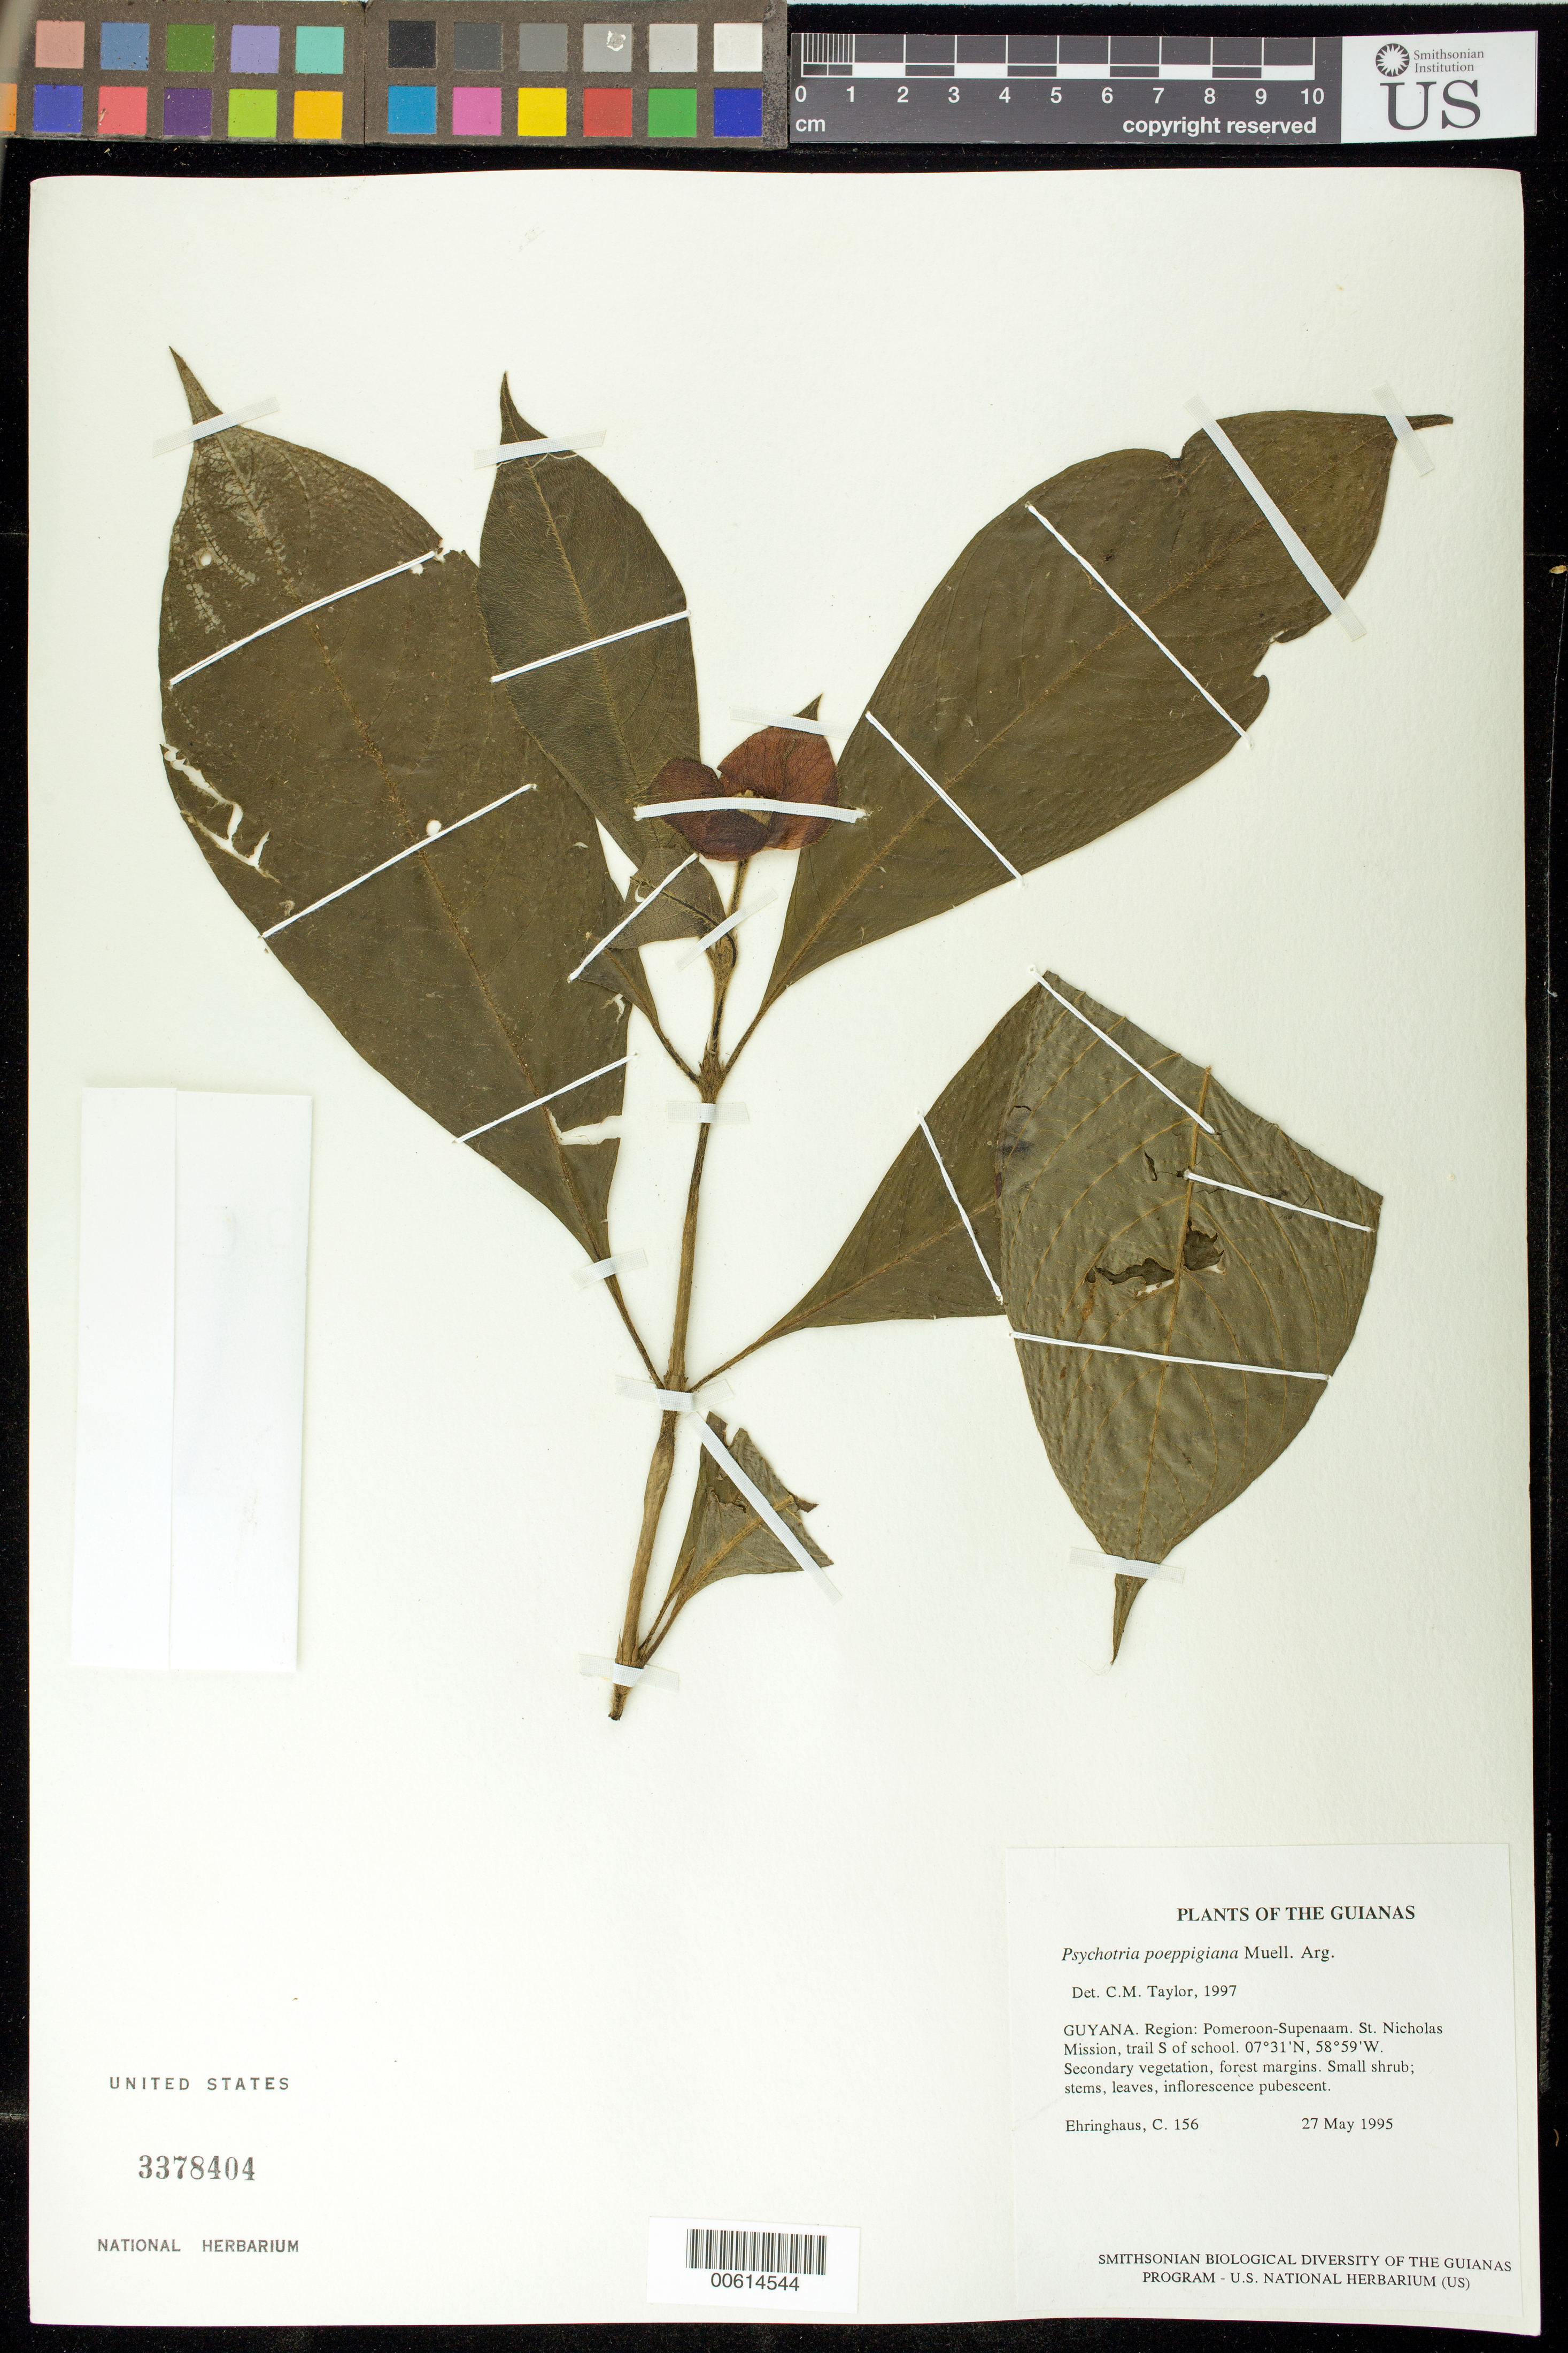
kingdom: Plantae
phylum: Tracheophyta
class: Magnoliopsida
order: Gentianales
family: Rubiaceae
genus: Palicourea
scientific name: Palicourea tomentosa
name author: (Aubl.) Borhidi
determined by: Kirkbride, J. H., Jr.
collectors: C. Ehringhaus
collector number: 156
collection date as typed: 27 May 1995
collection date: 1995-05-27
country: Guyana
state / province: Pomeroon-Supenaam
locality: St. Nicholas Mission, trail S of school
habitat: Secondary vegetation, forest margins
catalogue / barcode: US 3378404